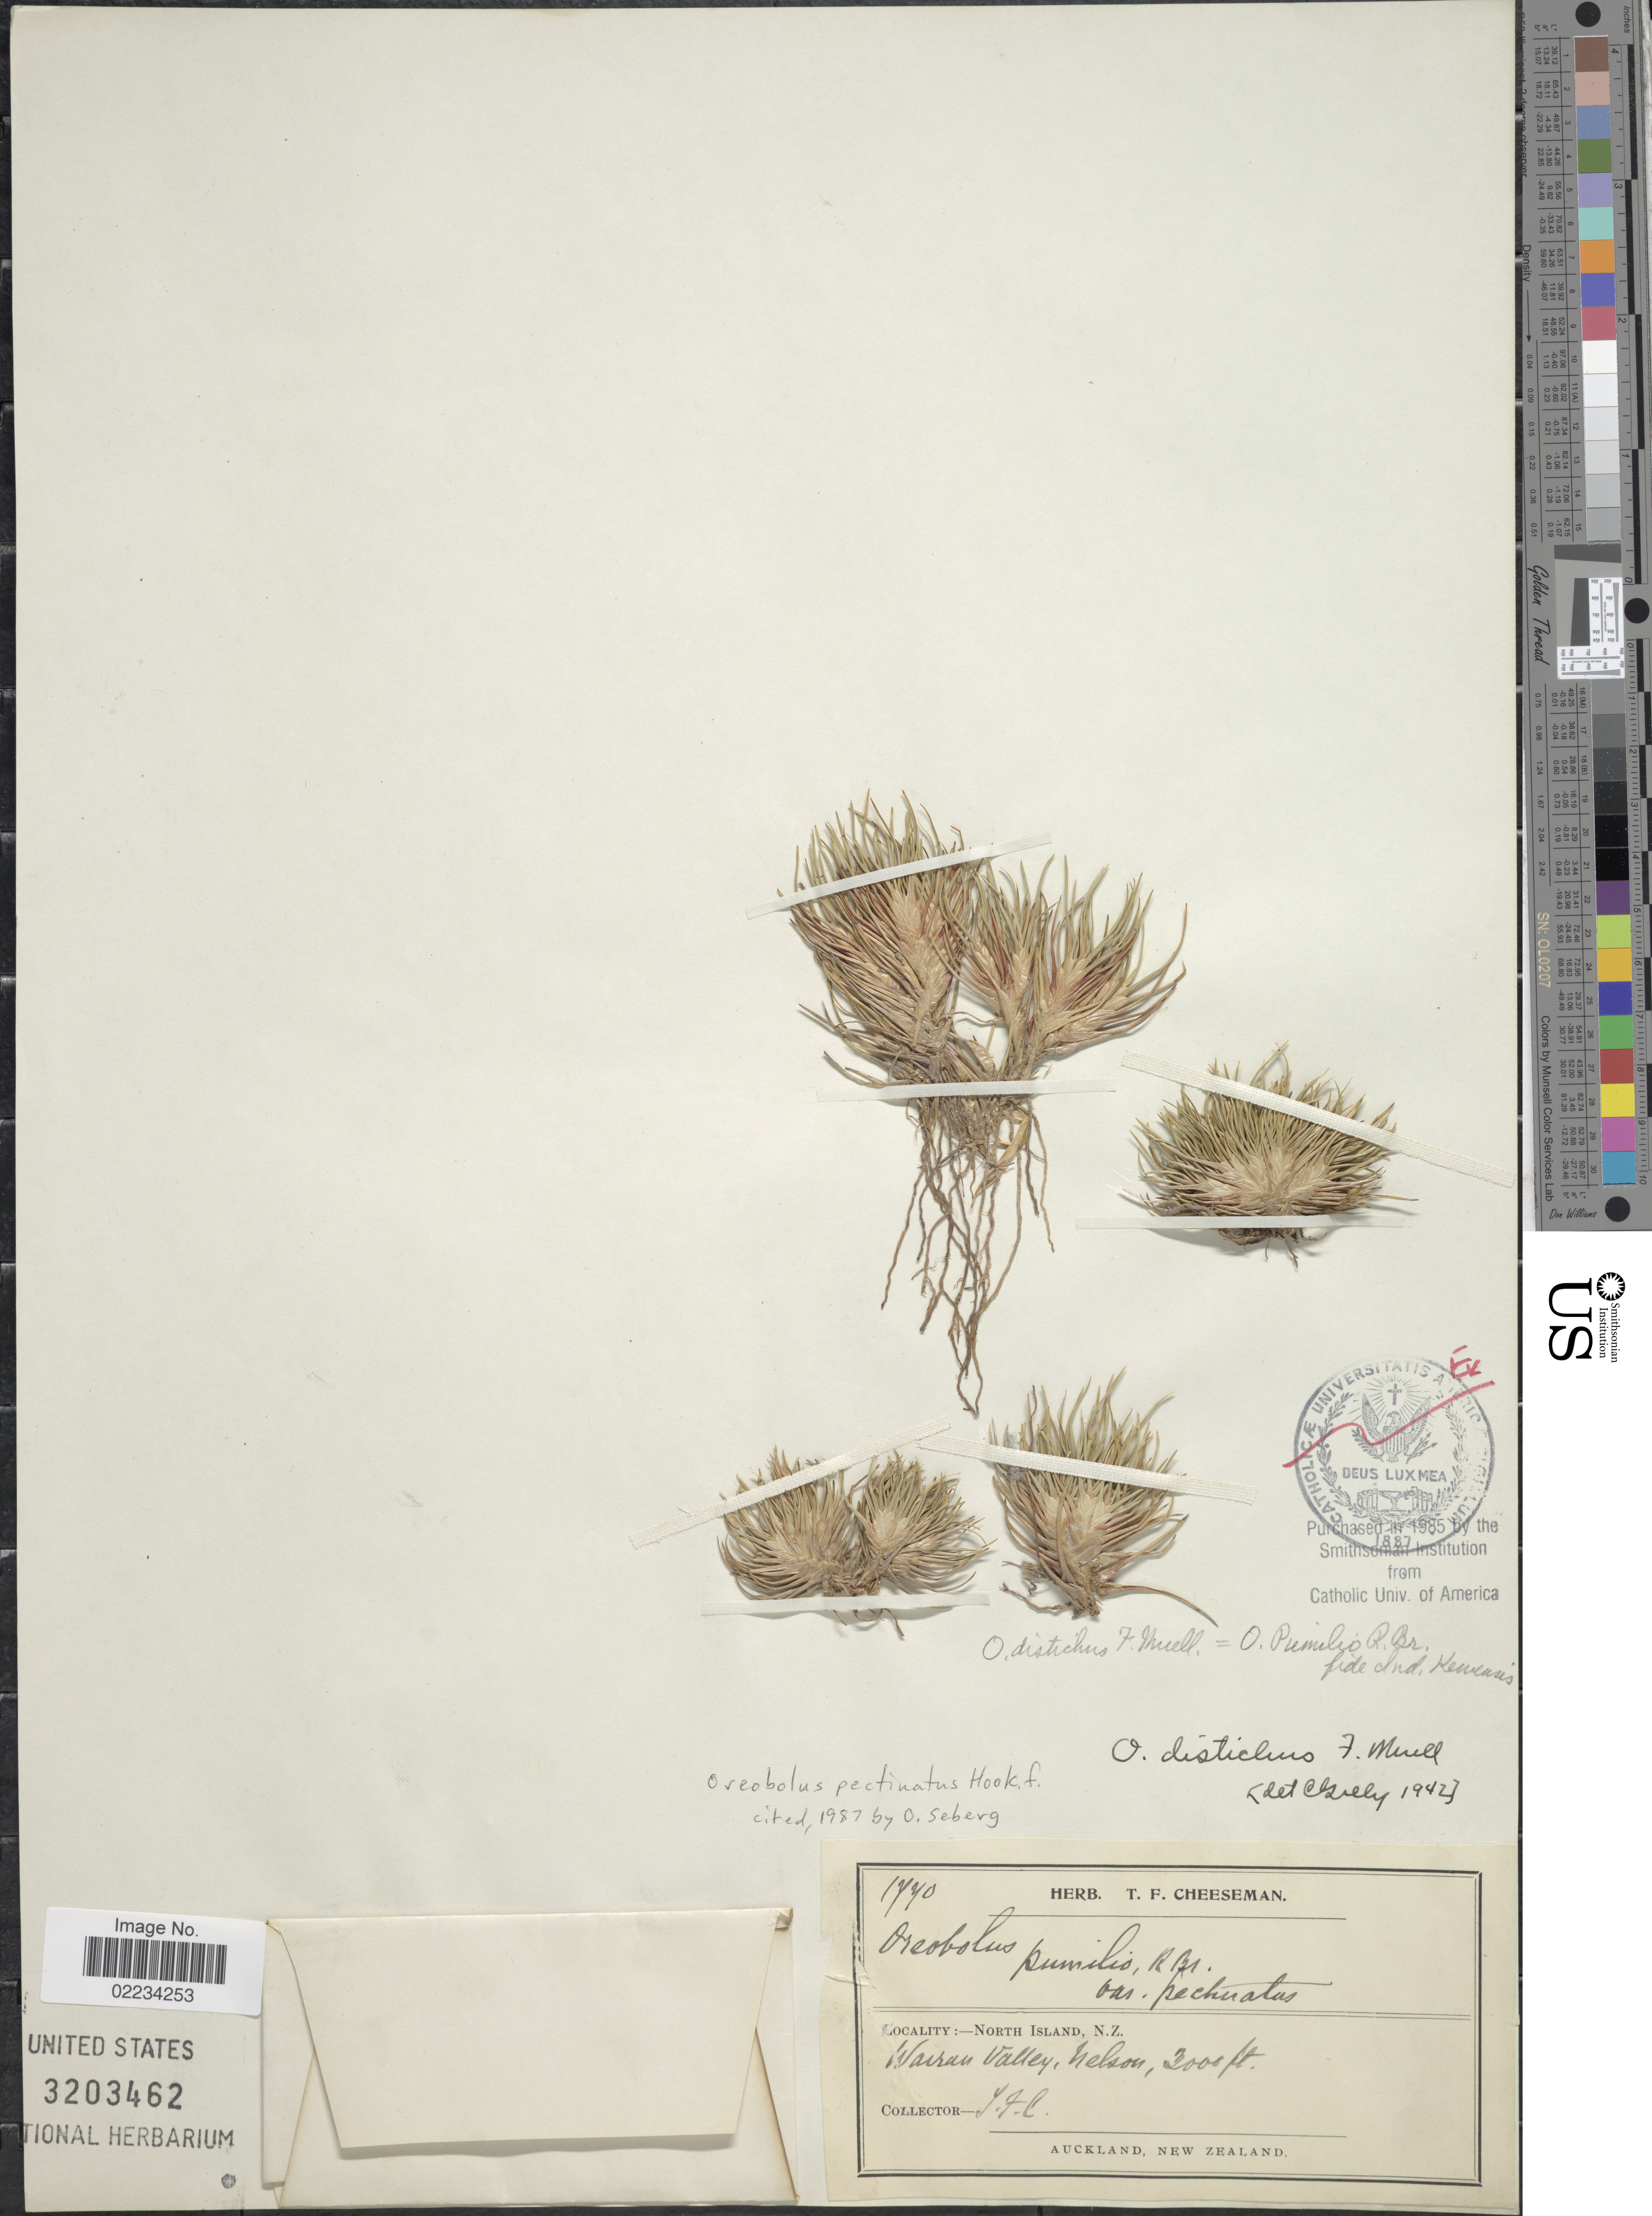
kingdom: Plantae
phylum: Tracheophyta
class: Liliopsida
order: Poales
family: Cyperaceae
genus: Oreobolus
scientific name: Oreobolus pectinatus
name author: Hook. f.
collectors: T. F. Cheeseman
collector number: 1770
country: New Zealand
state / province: Nelson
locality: North Island, Wairau Valley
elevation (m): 914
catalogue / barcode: US 3203462